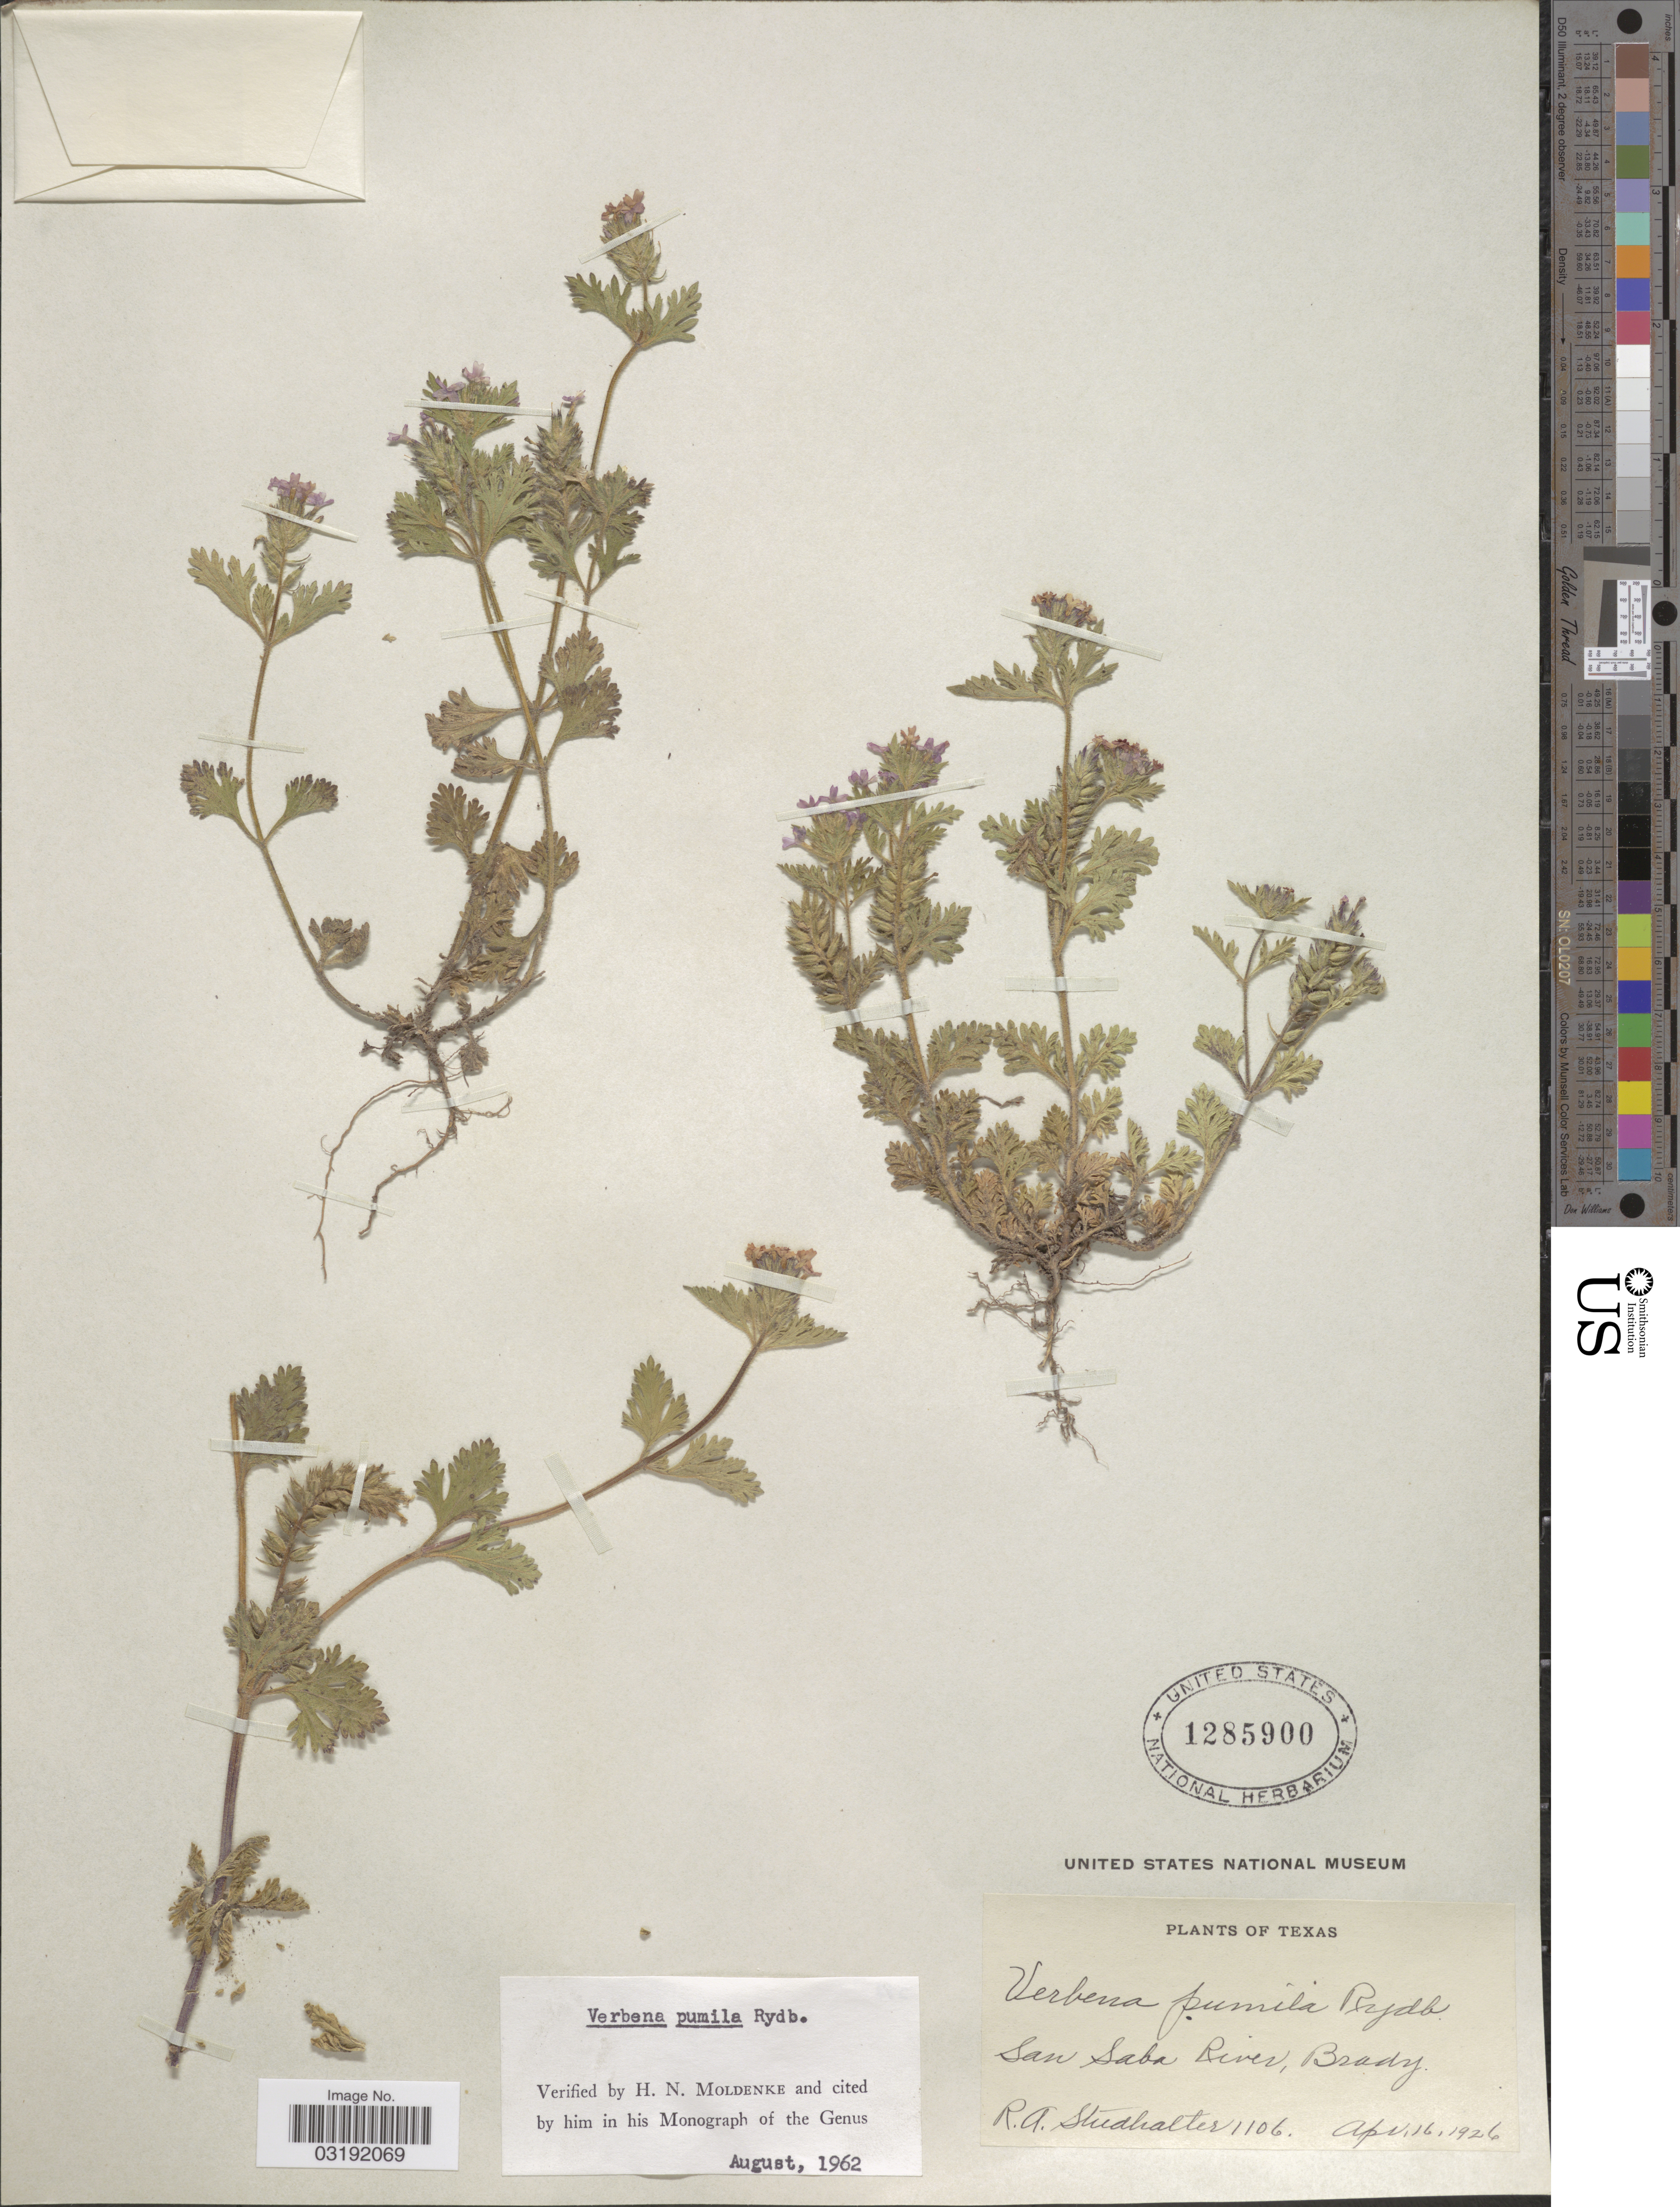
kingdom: Plantae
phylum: Tracheophyta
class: Magnoliopsida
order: Lamiales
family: Verbenaceae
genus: Verbena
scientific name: Verbena pumila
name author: Rydb.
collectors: R. Studhalter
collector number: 1106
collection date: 1926-04-16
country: United States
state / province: Texas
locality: San Saba River, Brady.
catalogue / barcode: US 1285900